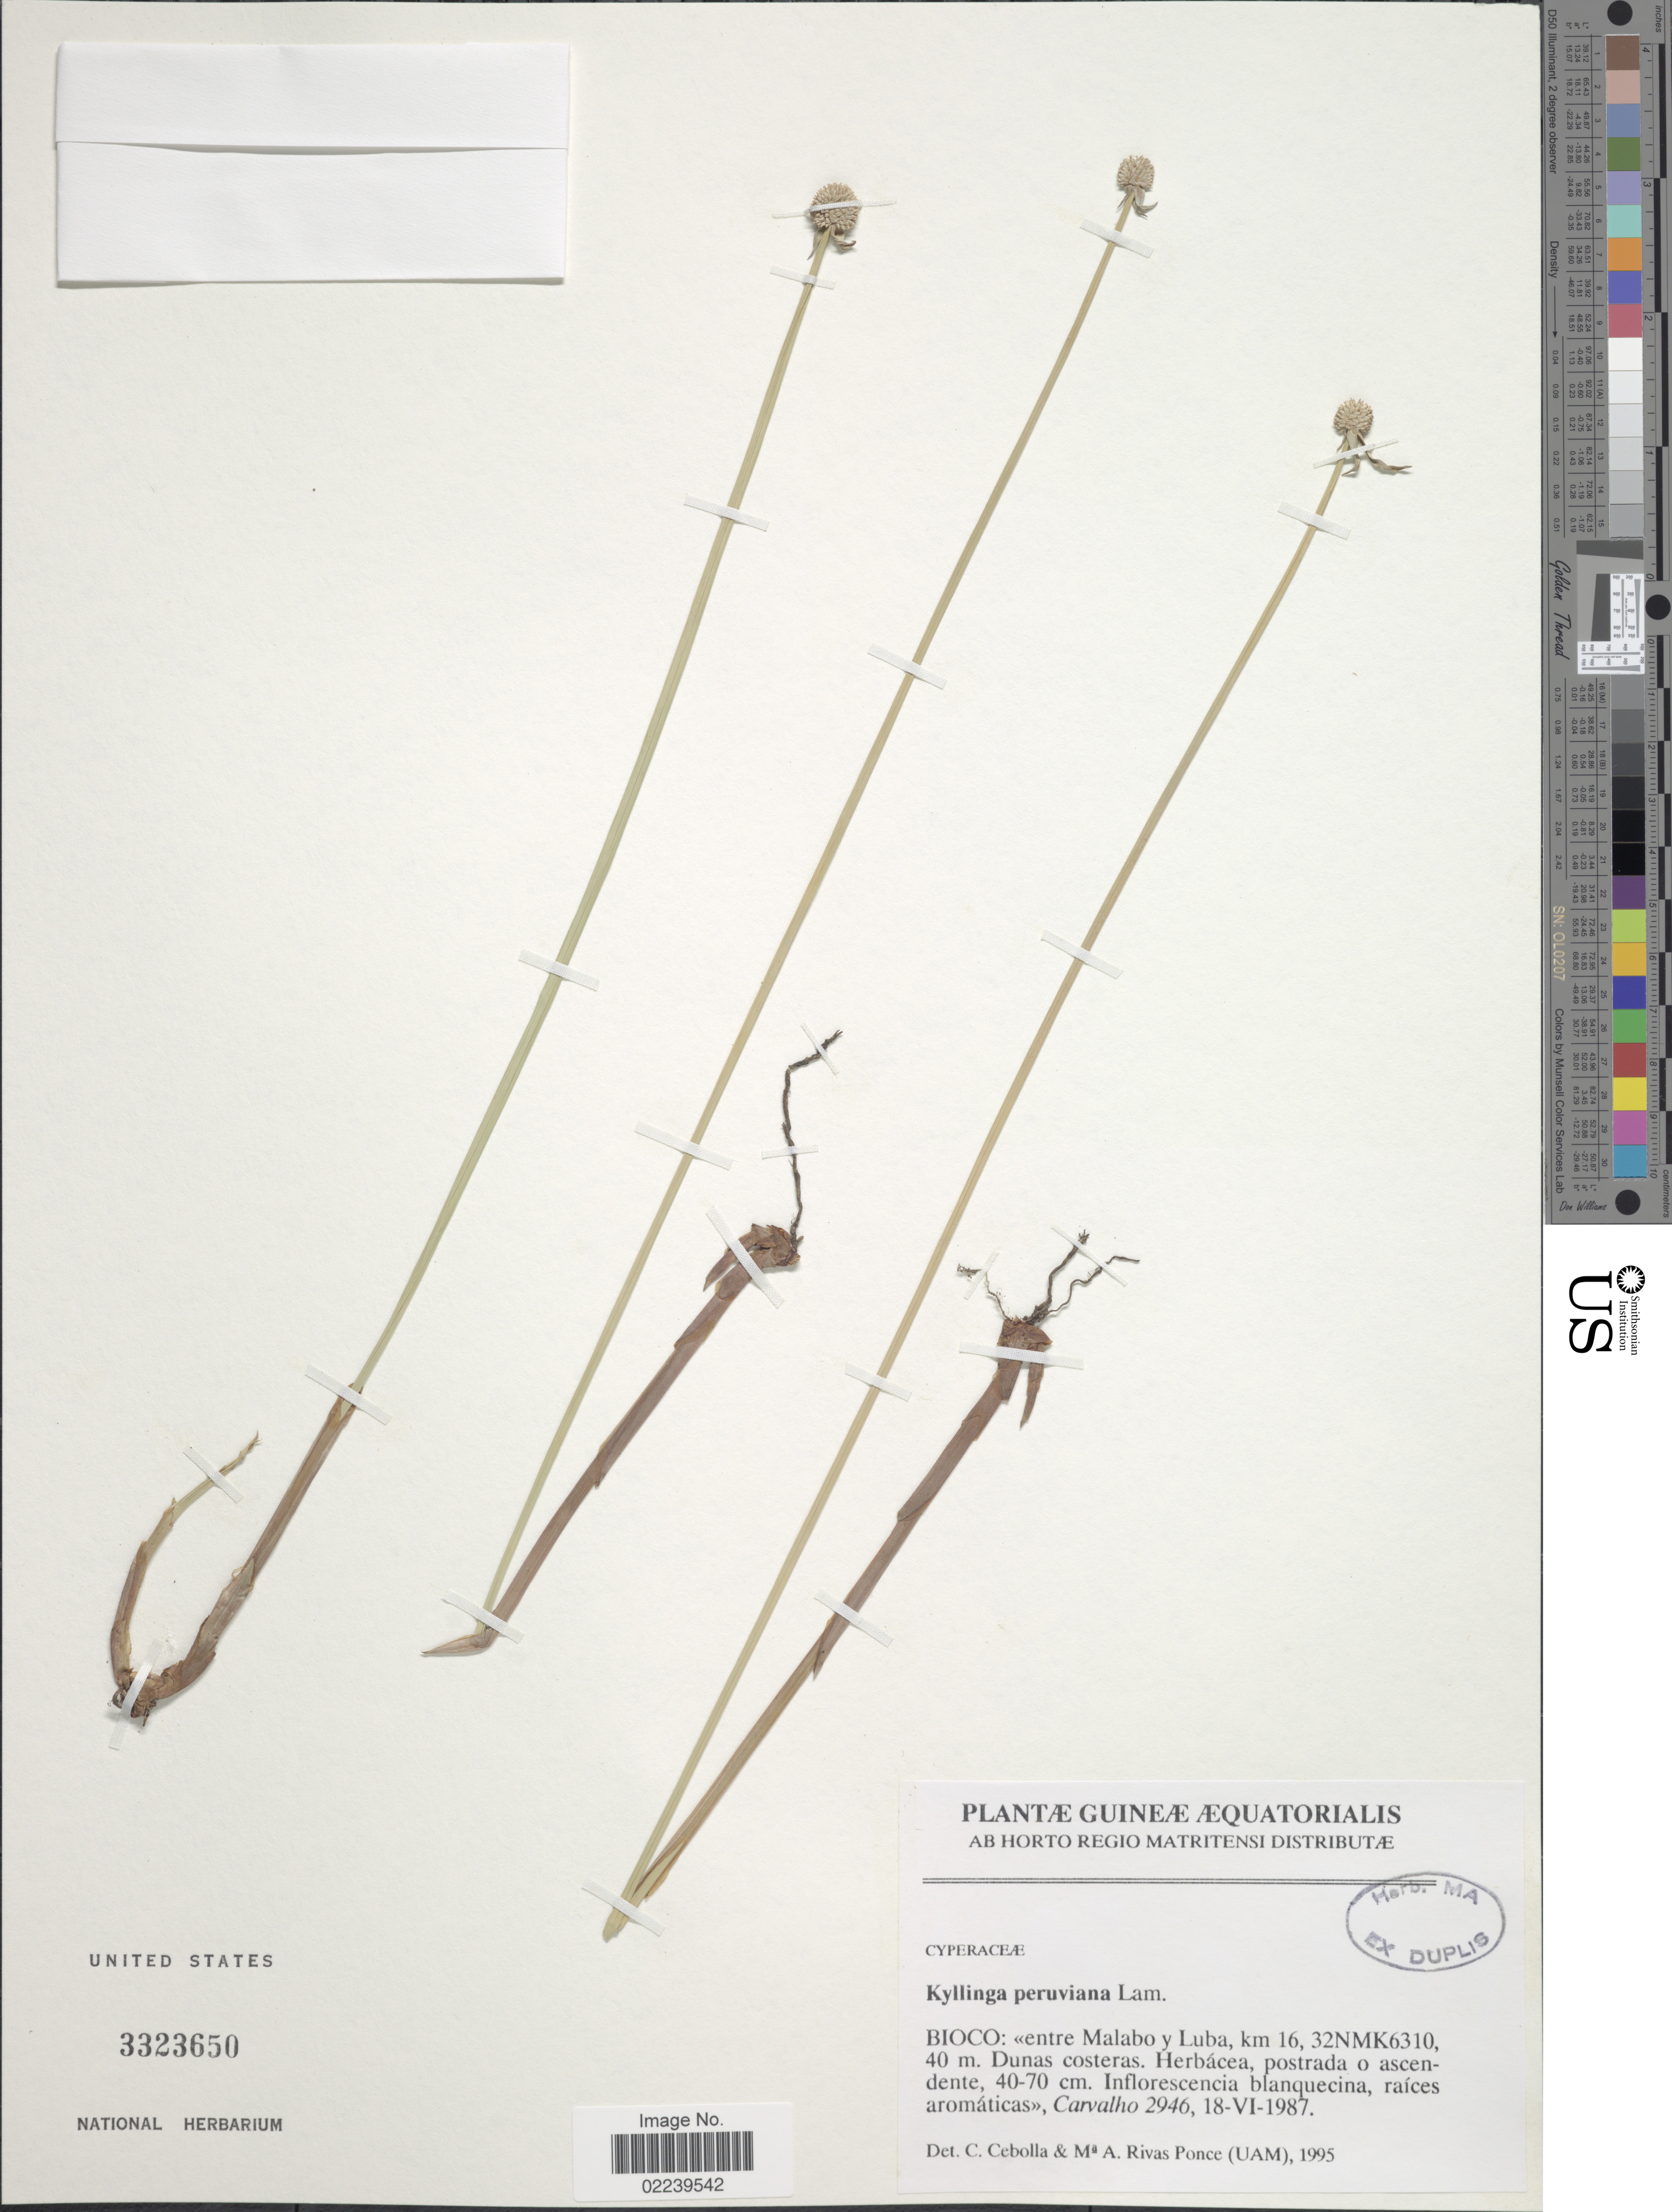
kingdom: Plantae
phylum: Tracheophyta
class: Liliopsida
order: Poales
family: Cyperaceae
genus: Cyperus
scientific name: Cyperus tibialis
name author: (Poit. ex Ledeb.) Govaerts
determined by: Strong, Mark T., (BOT), Smithsonian Institution - National Museum of Natural History (UNITED STATES)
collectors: Carvalho, --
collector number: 2946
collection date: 1987-06-18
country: Equatorial Guinea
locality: Bioco: <<entre malabo y Luba, km 16, 32NMK6310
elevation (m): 40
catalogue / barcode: US 3323650